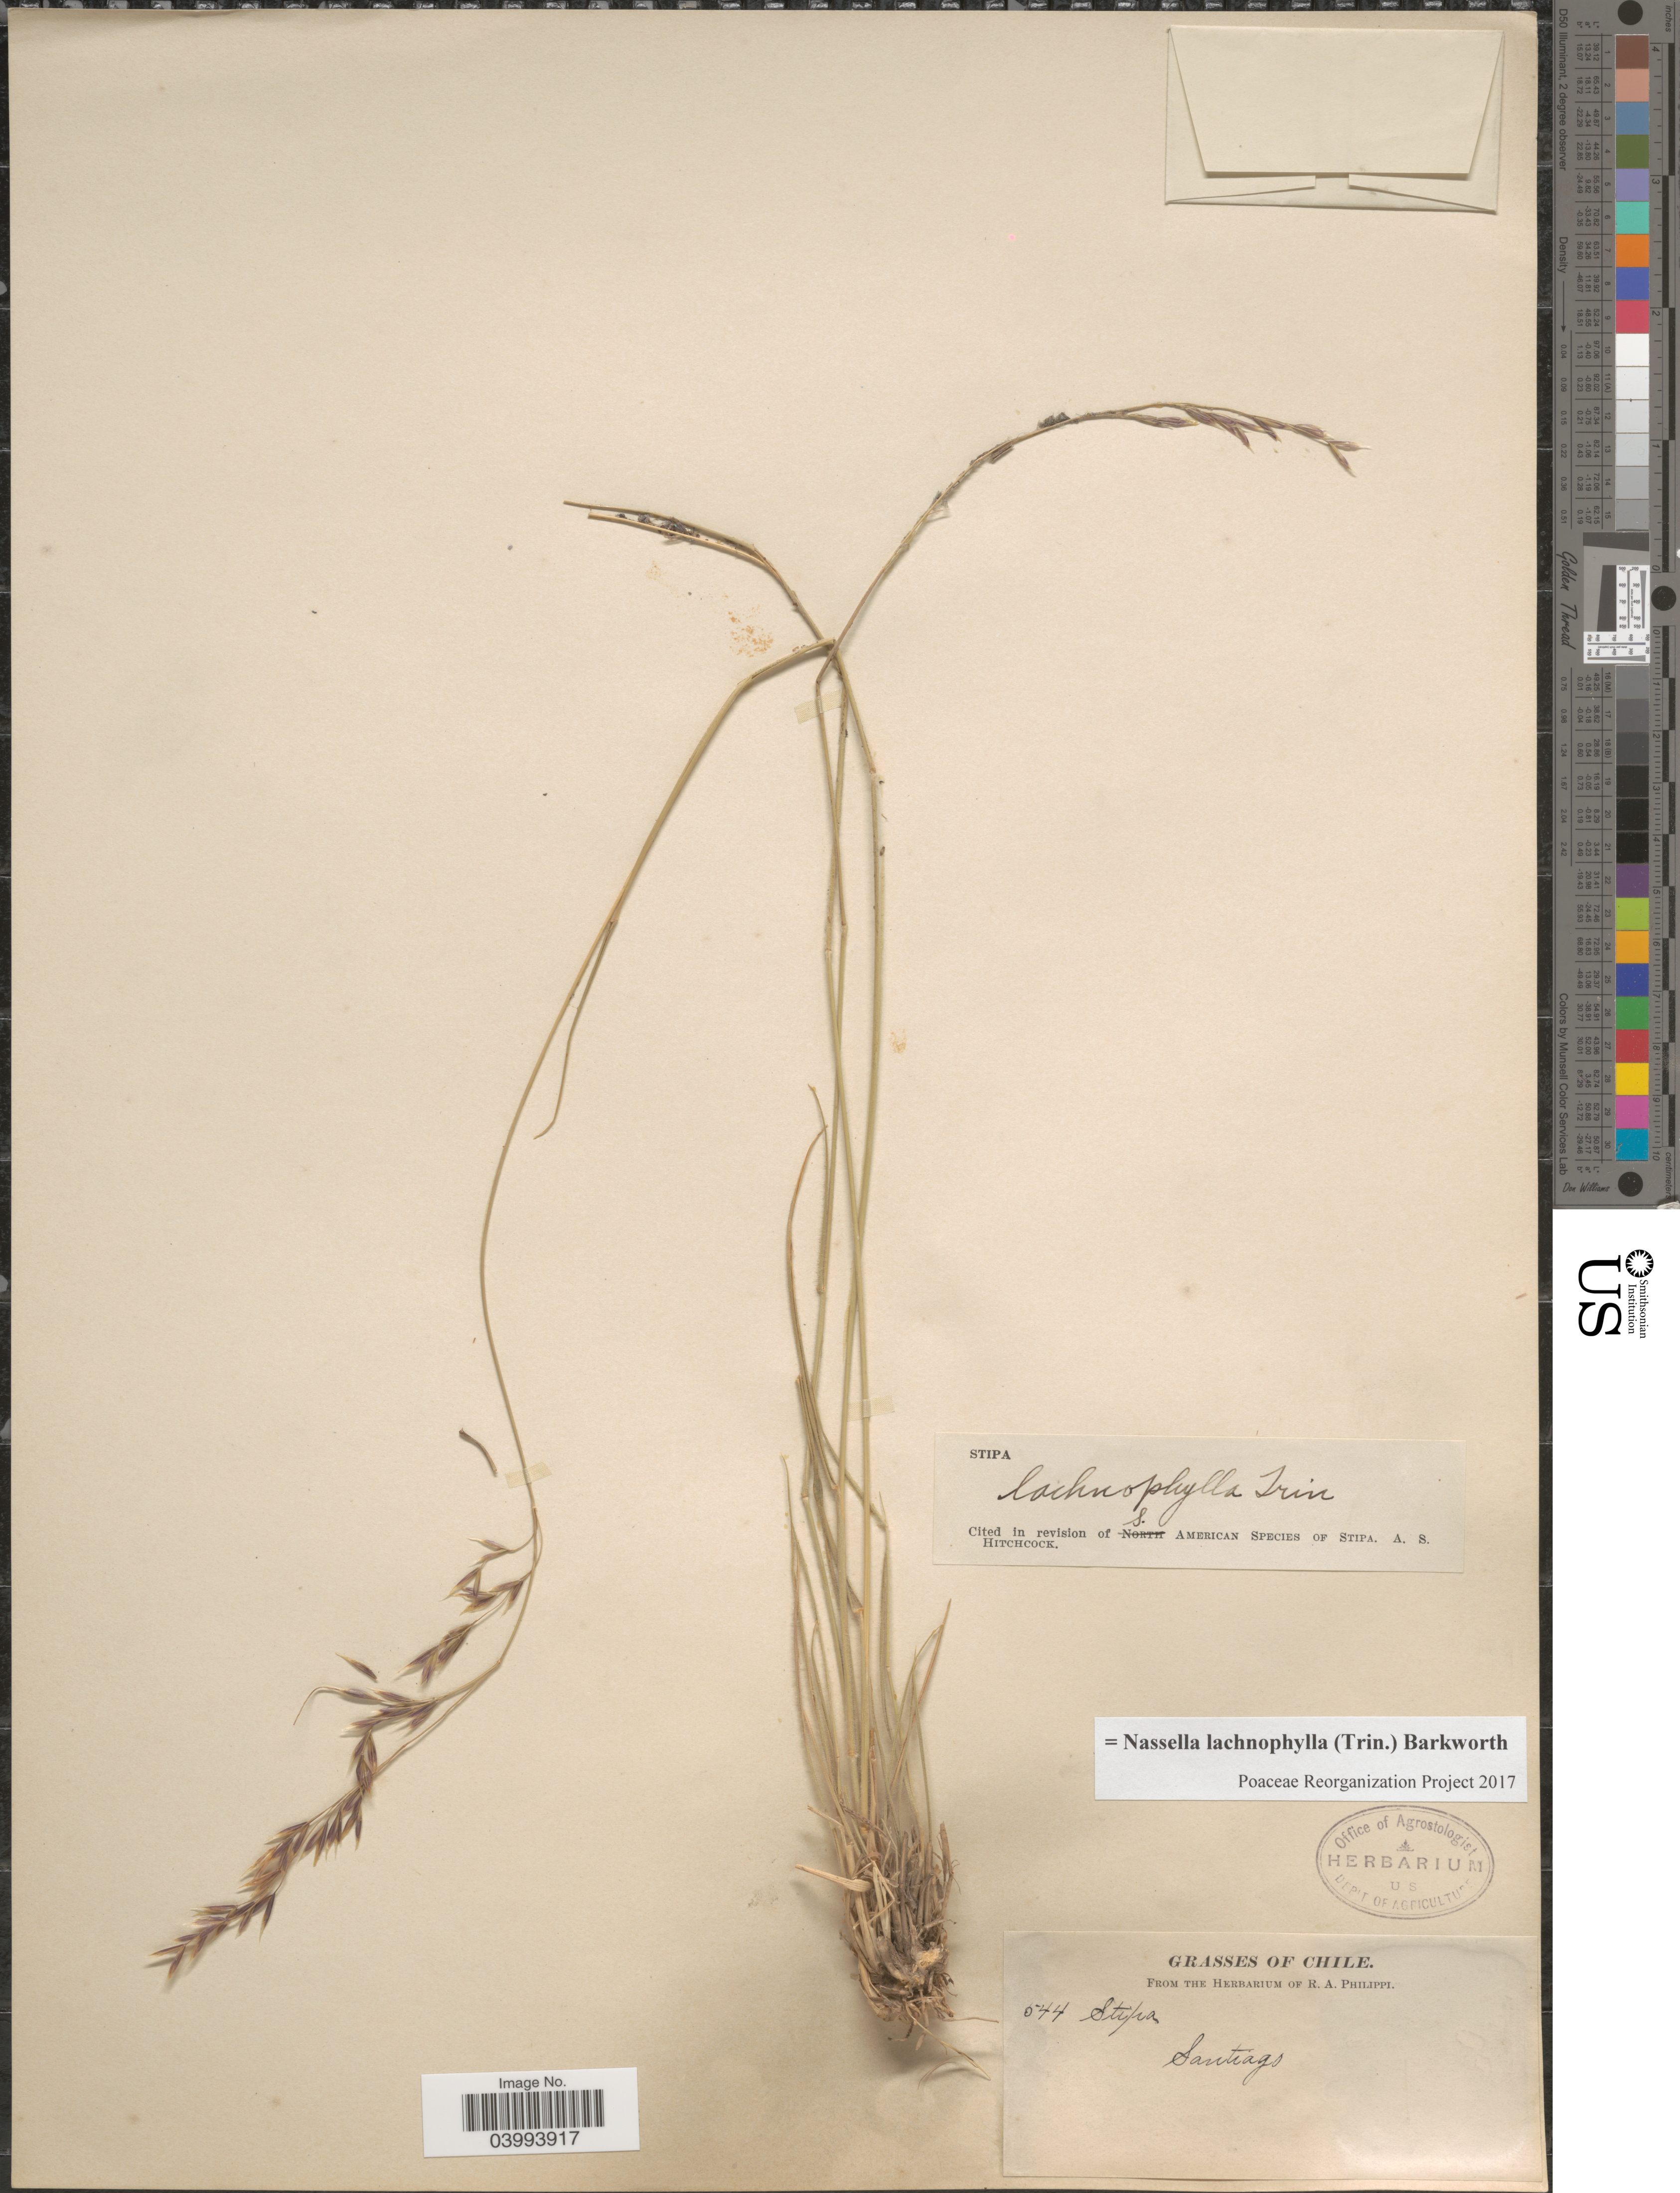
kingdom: Plantae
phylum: Tracheophyta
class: Liliopsida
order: Poales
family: Poaceae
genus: Nassella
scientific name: Nassella lachnophylla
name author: (Trin.) Barkworth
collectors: ex. herb. R.A. Philippi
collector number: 544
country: Chile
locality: Grasses of Chile. Santiago.